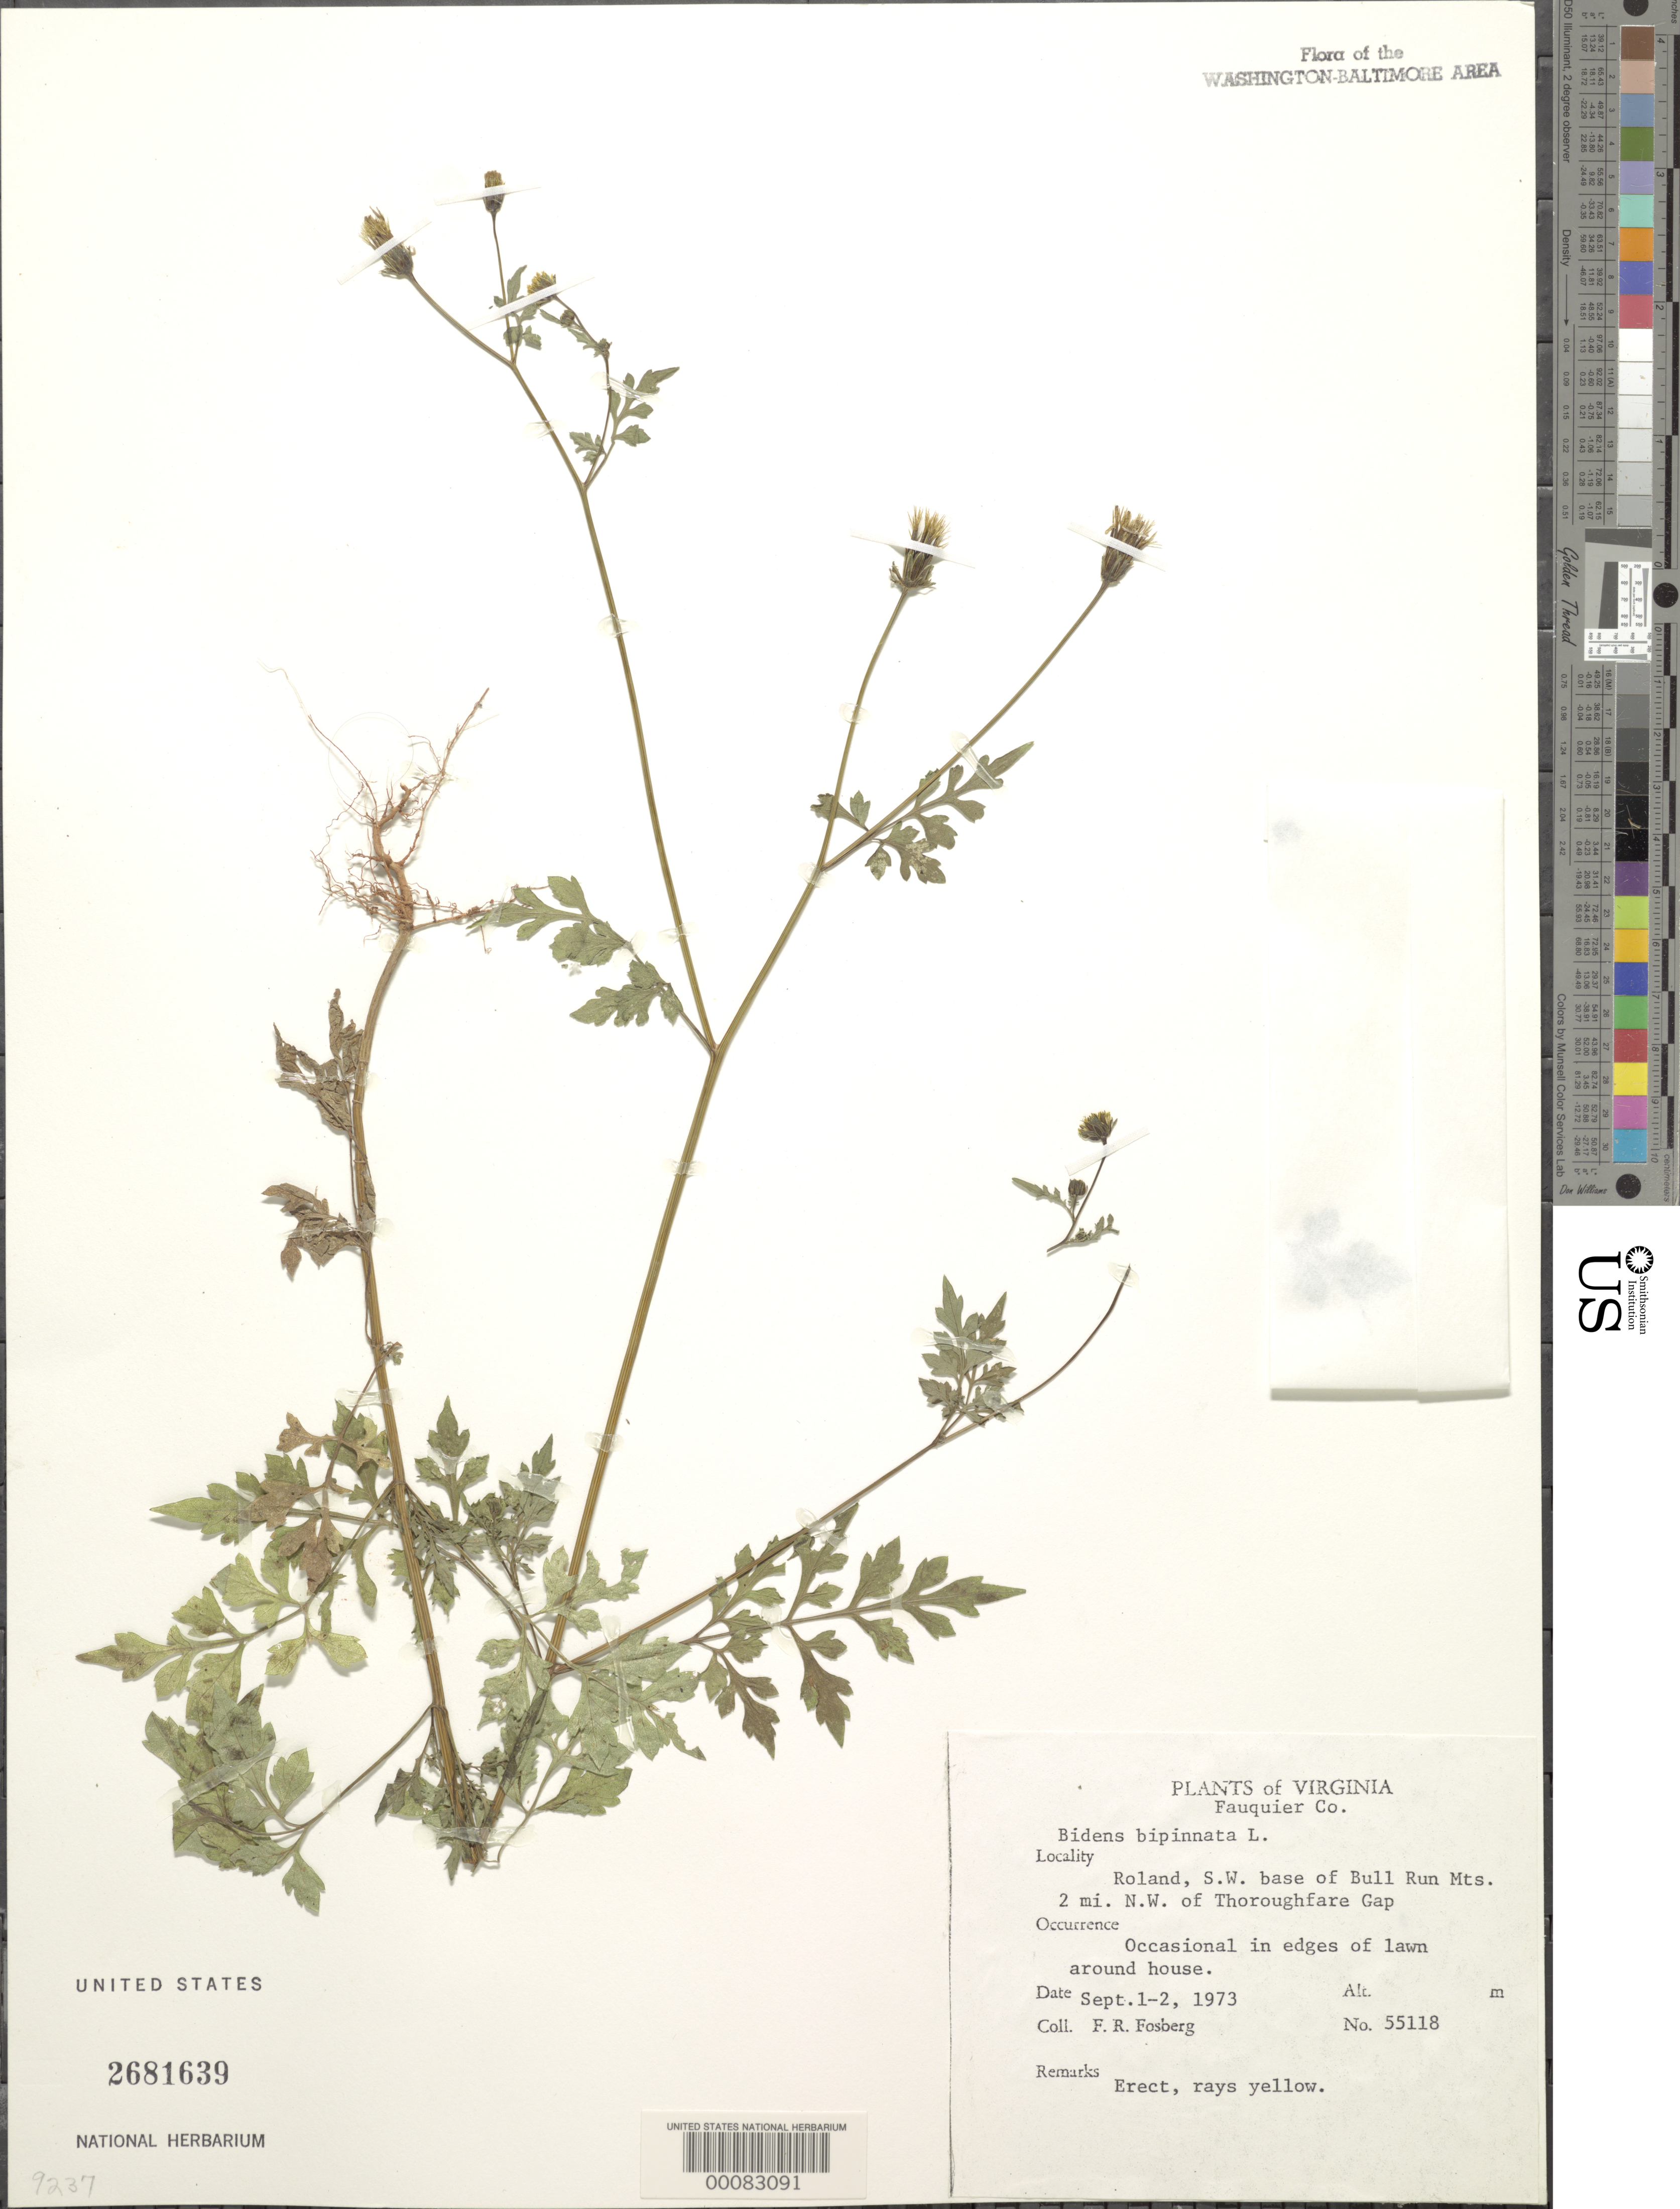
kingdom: Plantae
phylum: Tracheophyta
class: Magnoliopsida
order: Asterales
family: Asteraceae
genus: Bidens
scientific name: Bidens bipinnata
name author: L.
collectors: F. R. Fosberg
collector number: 55118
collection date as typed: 01 Sep 1973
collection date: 1973-09-01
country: United States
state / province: Virginia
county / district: Fauquier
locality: Roland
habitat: Lawn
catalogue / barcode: US 2681639